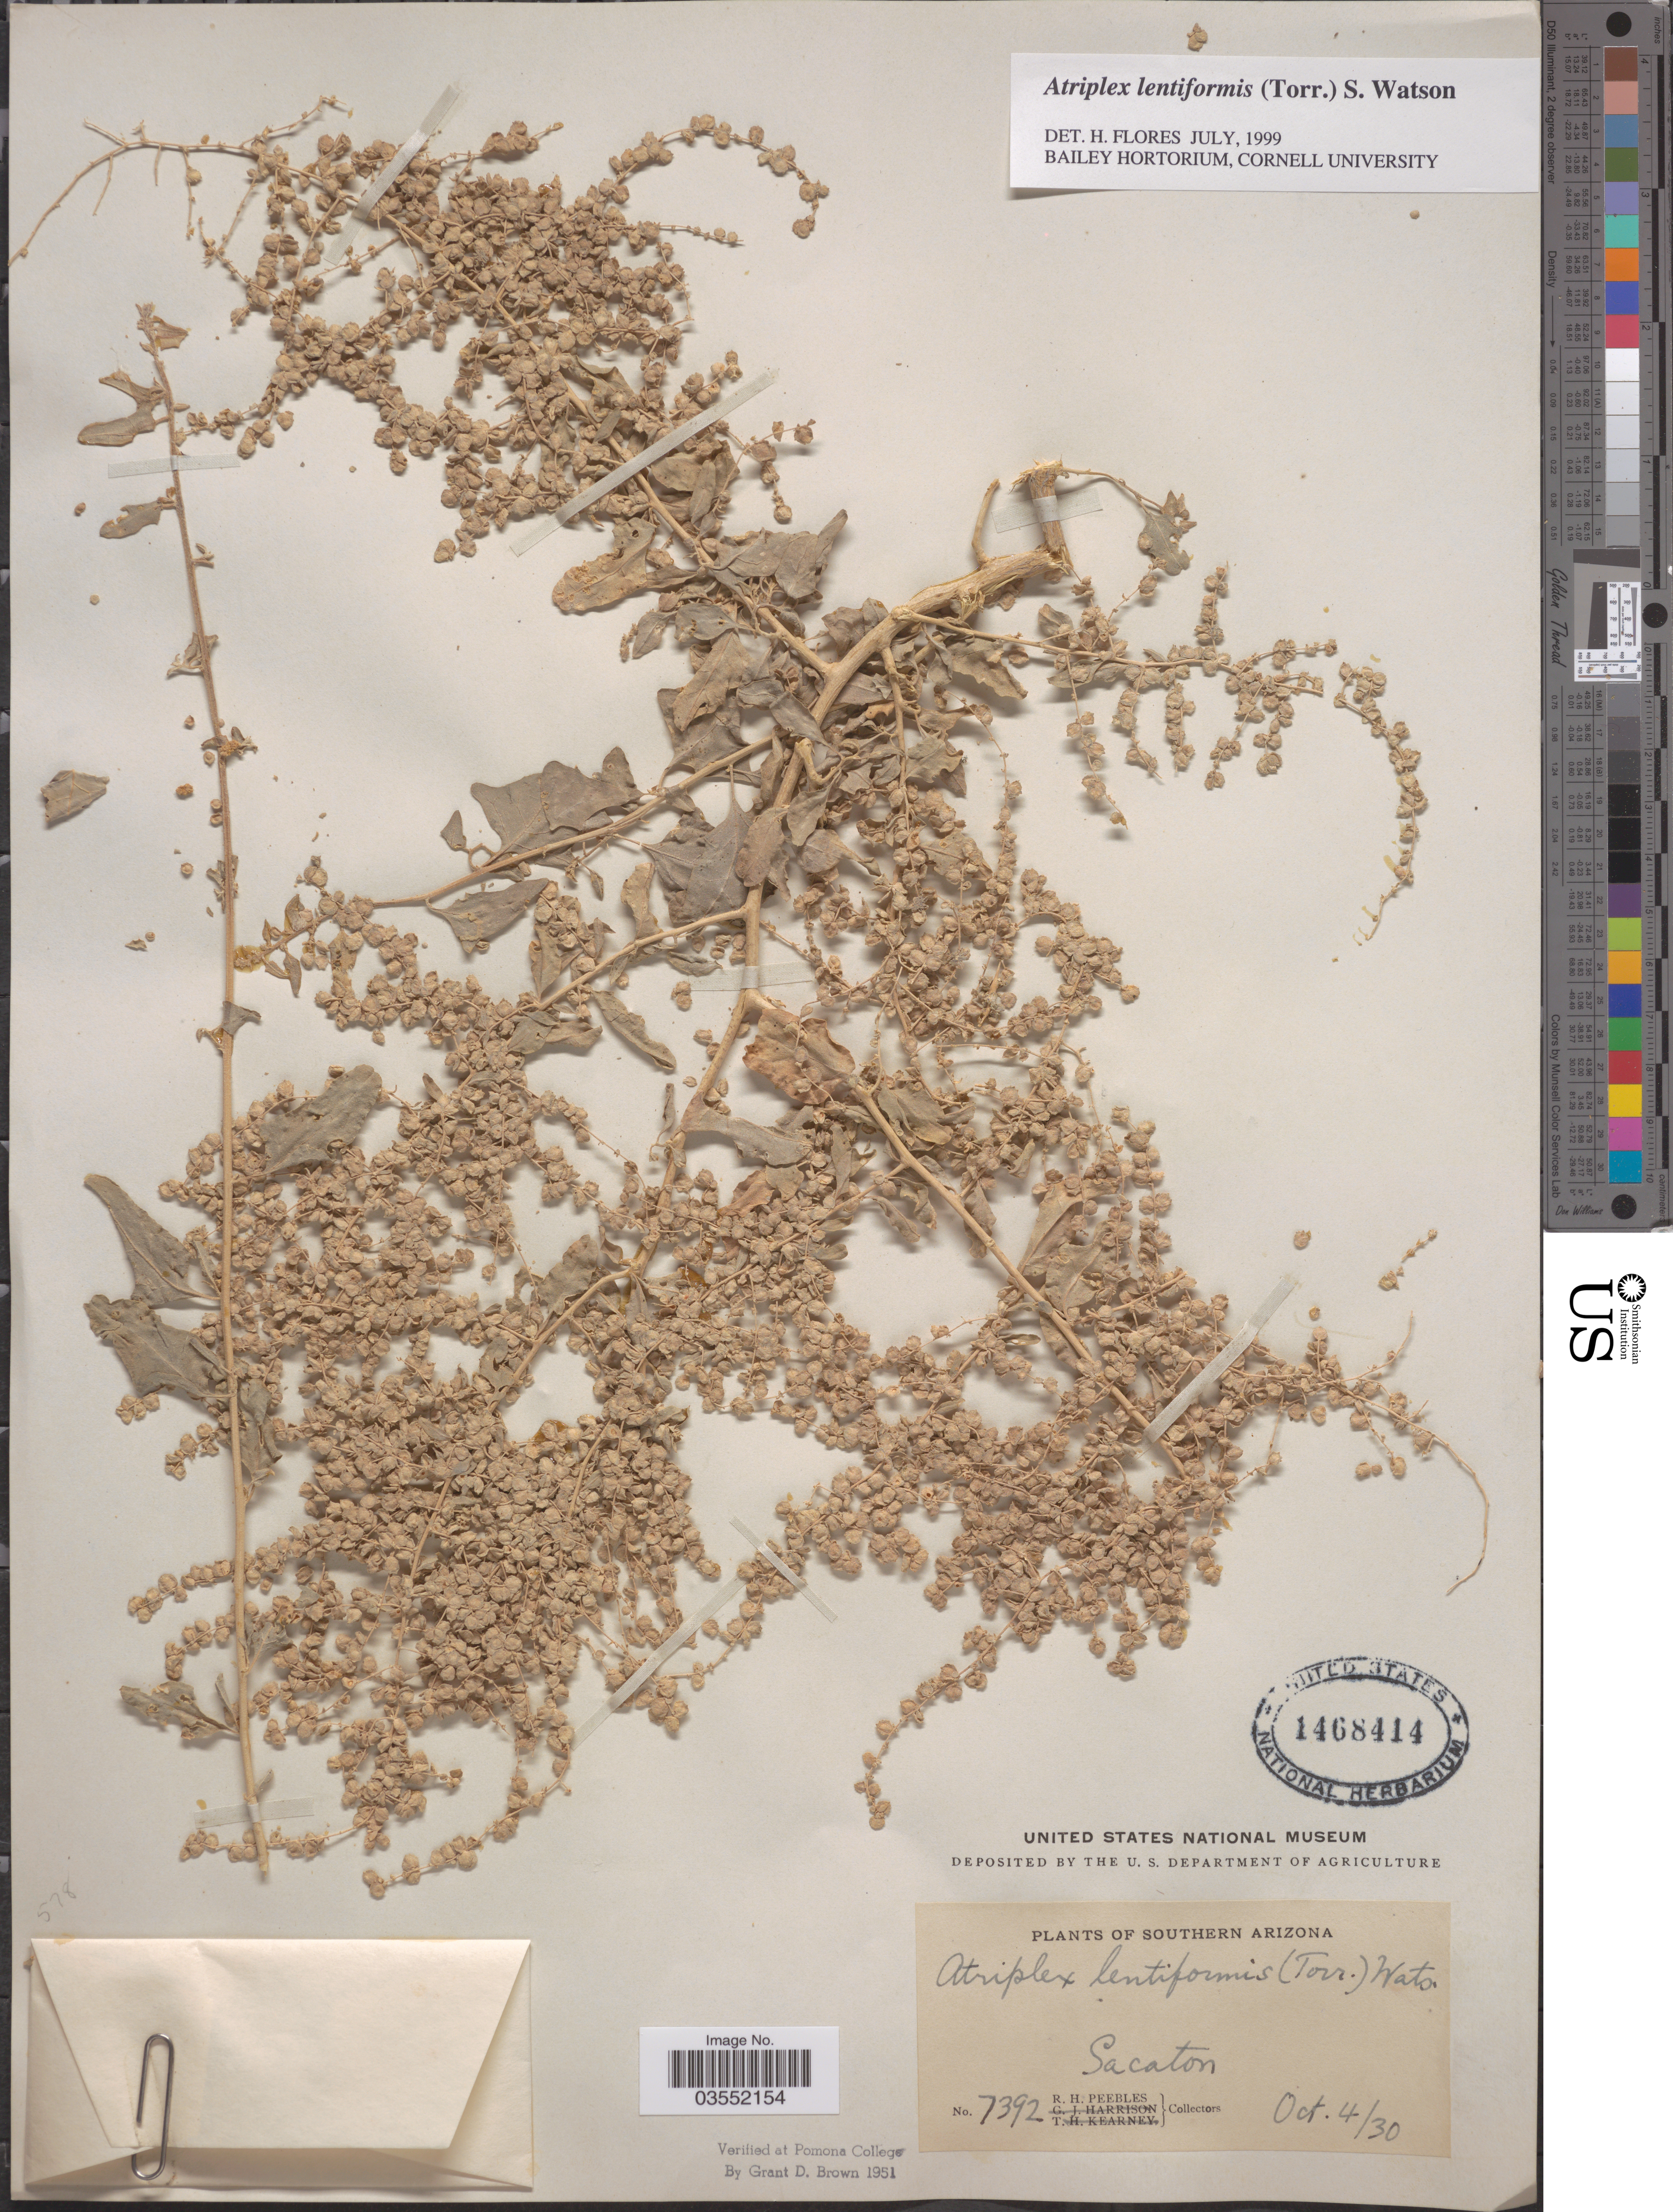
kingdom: Plantae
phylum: Tracheophyta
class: Magnoliopsida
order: Caryophyllales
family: Amaranthaceae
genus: Atriplex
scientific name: Atriplex lentiformis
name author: (Torr.) S. Watson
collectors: R. H. Peebles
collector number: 7392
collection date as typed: Transcribed d/m/y: 4/10/30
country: United States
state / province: Arizona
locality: Southern Arizona. Sacaton.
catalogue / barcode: US 1468414